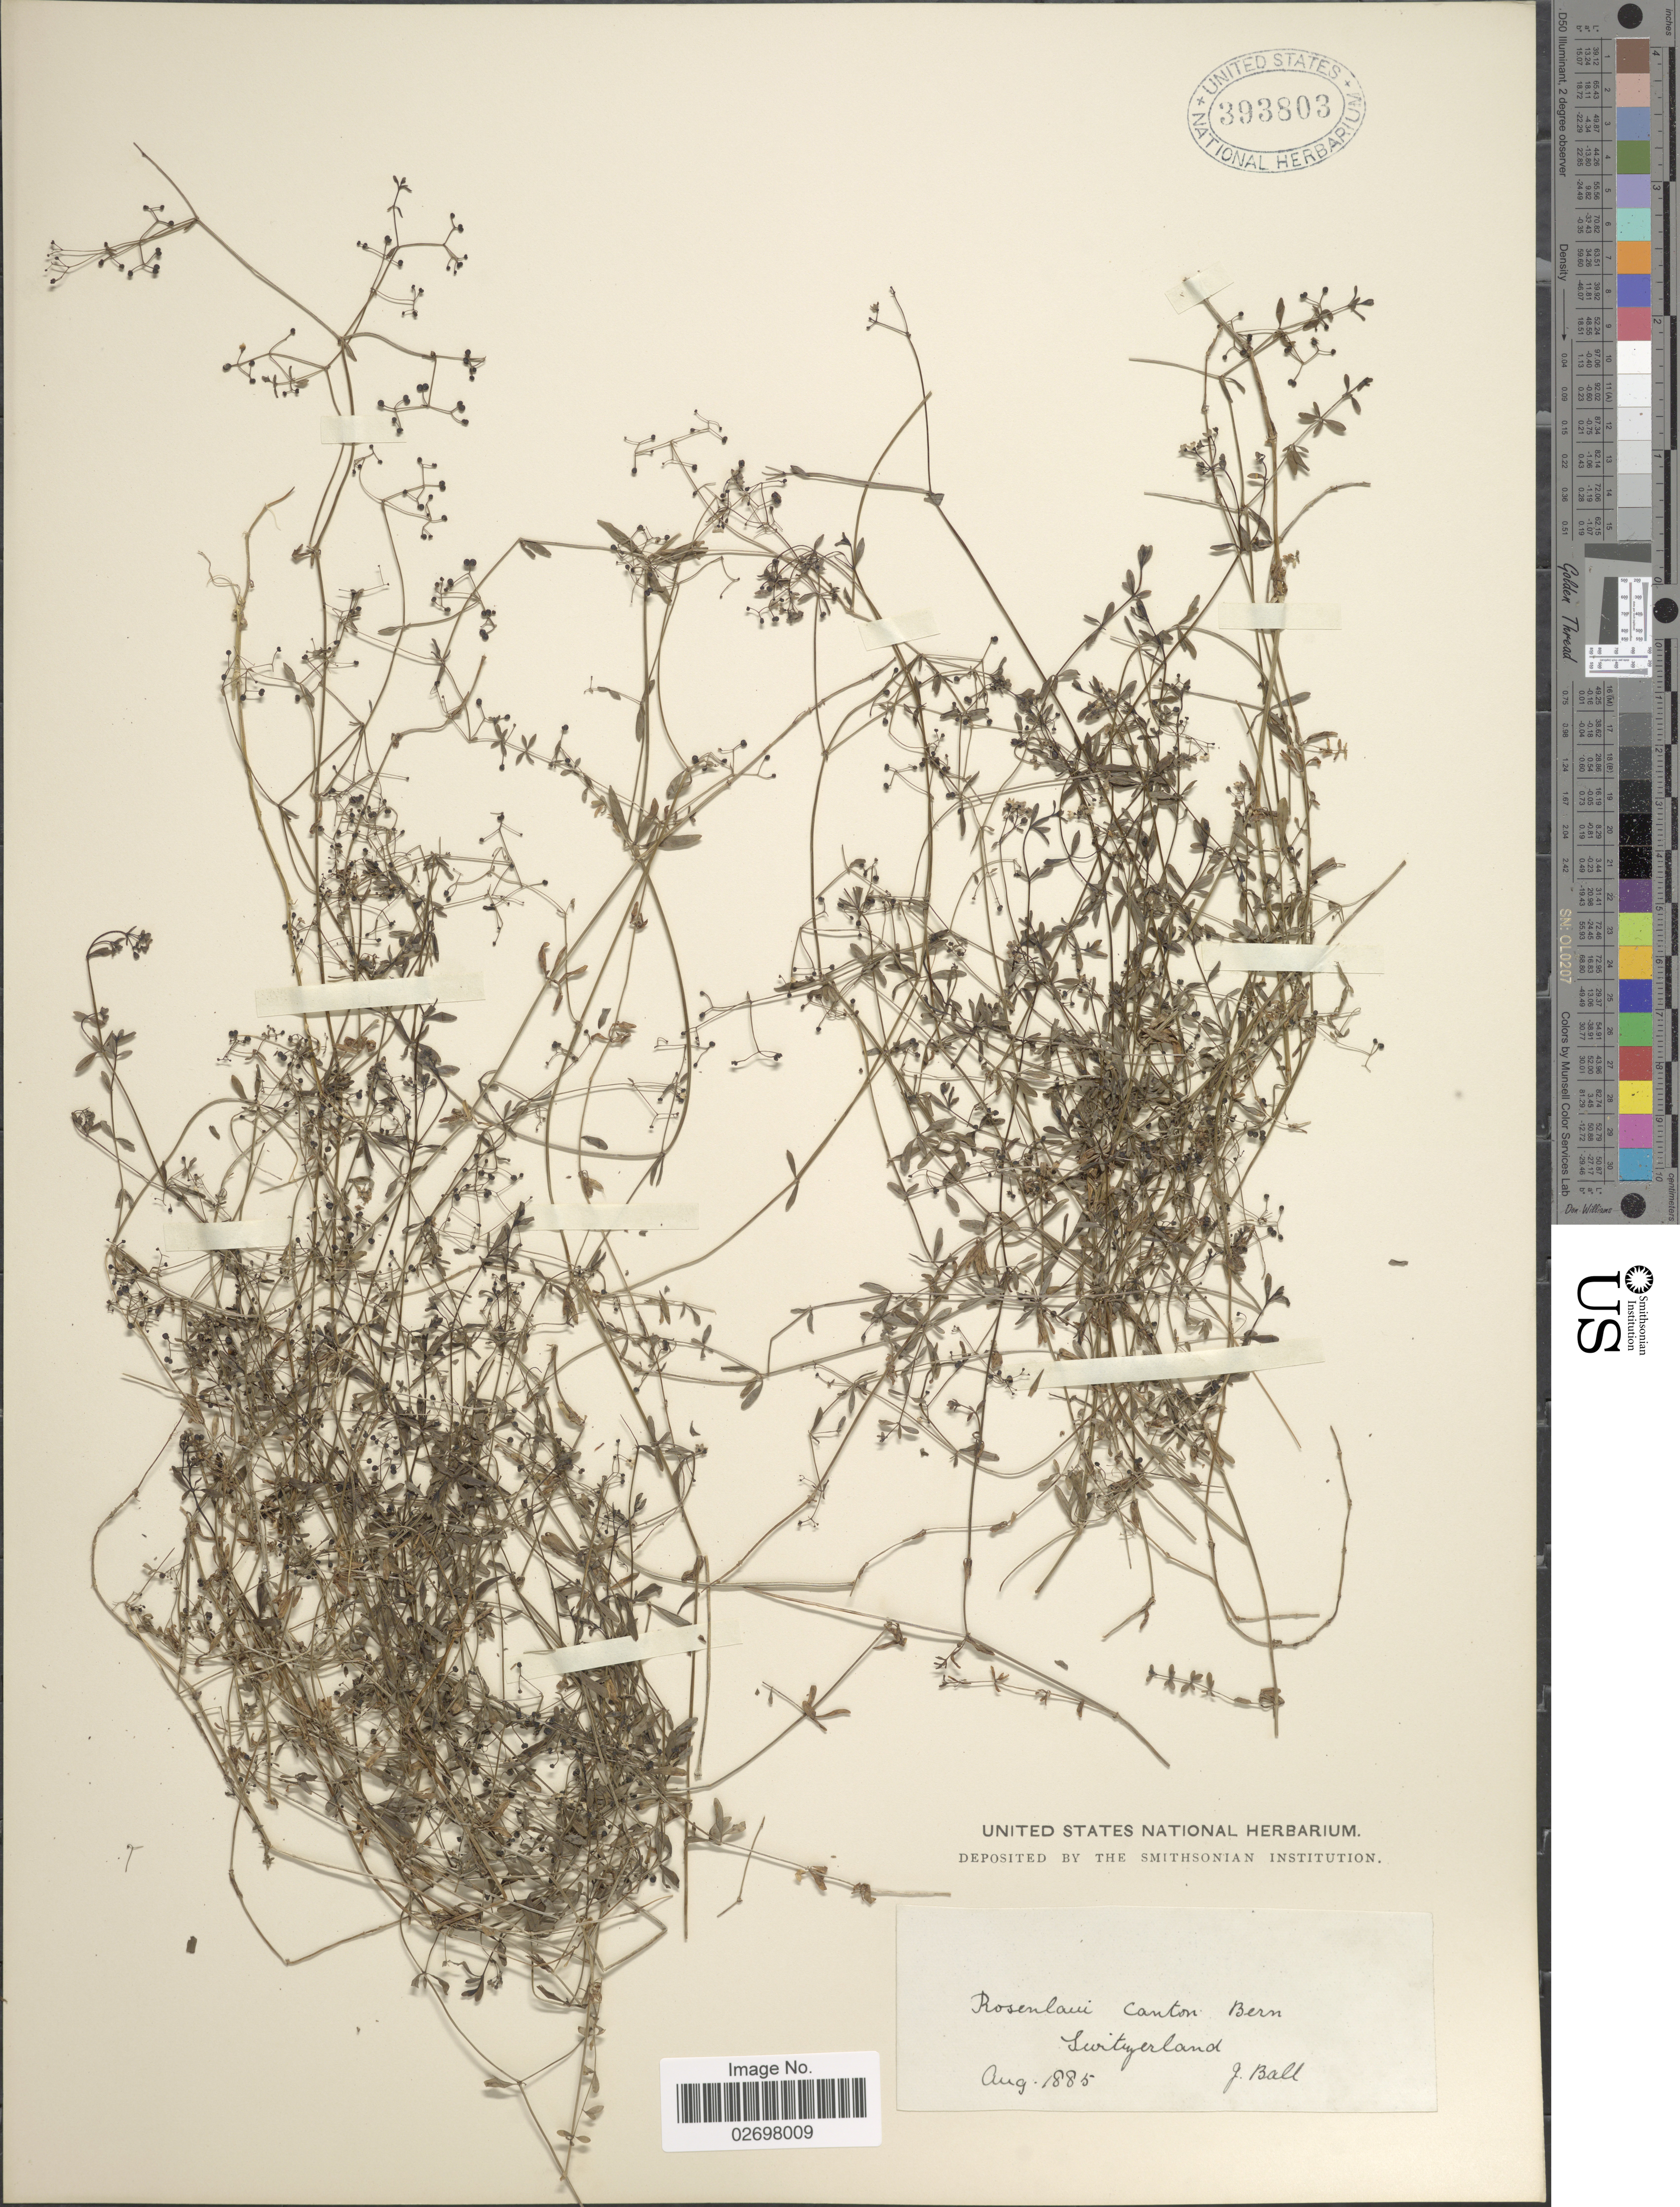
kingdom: Plantae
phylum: Tracheophyta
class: Magnoliopsida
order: Gentianales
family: Rubiaceae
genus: Galium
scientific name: Galium sp.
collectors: J. Ball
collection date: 1885-08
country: Switzerland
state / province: Bern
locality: Rosenlaui canton Bern, Switzerland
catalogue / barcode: US 393803